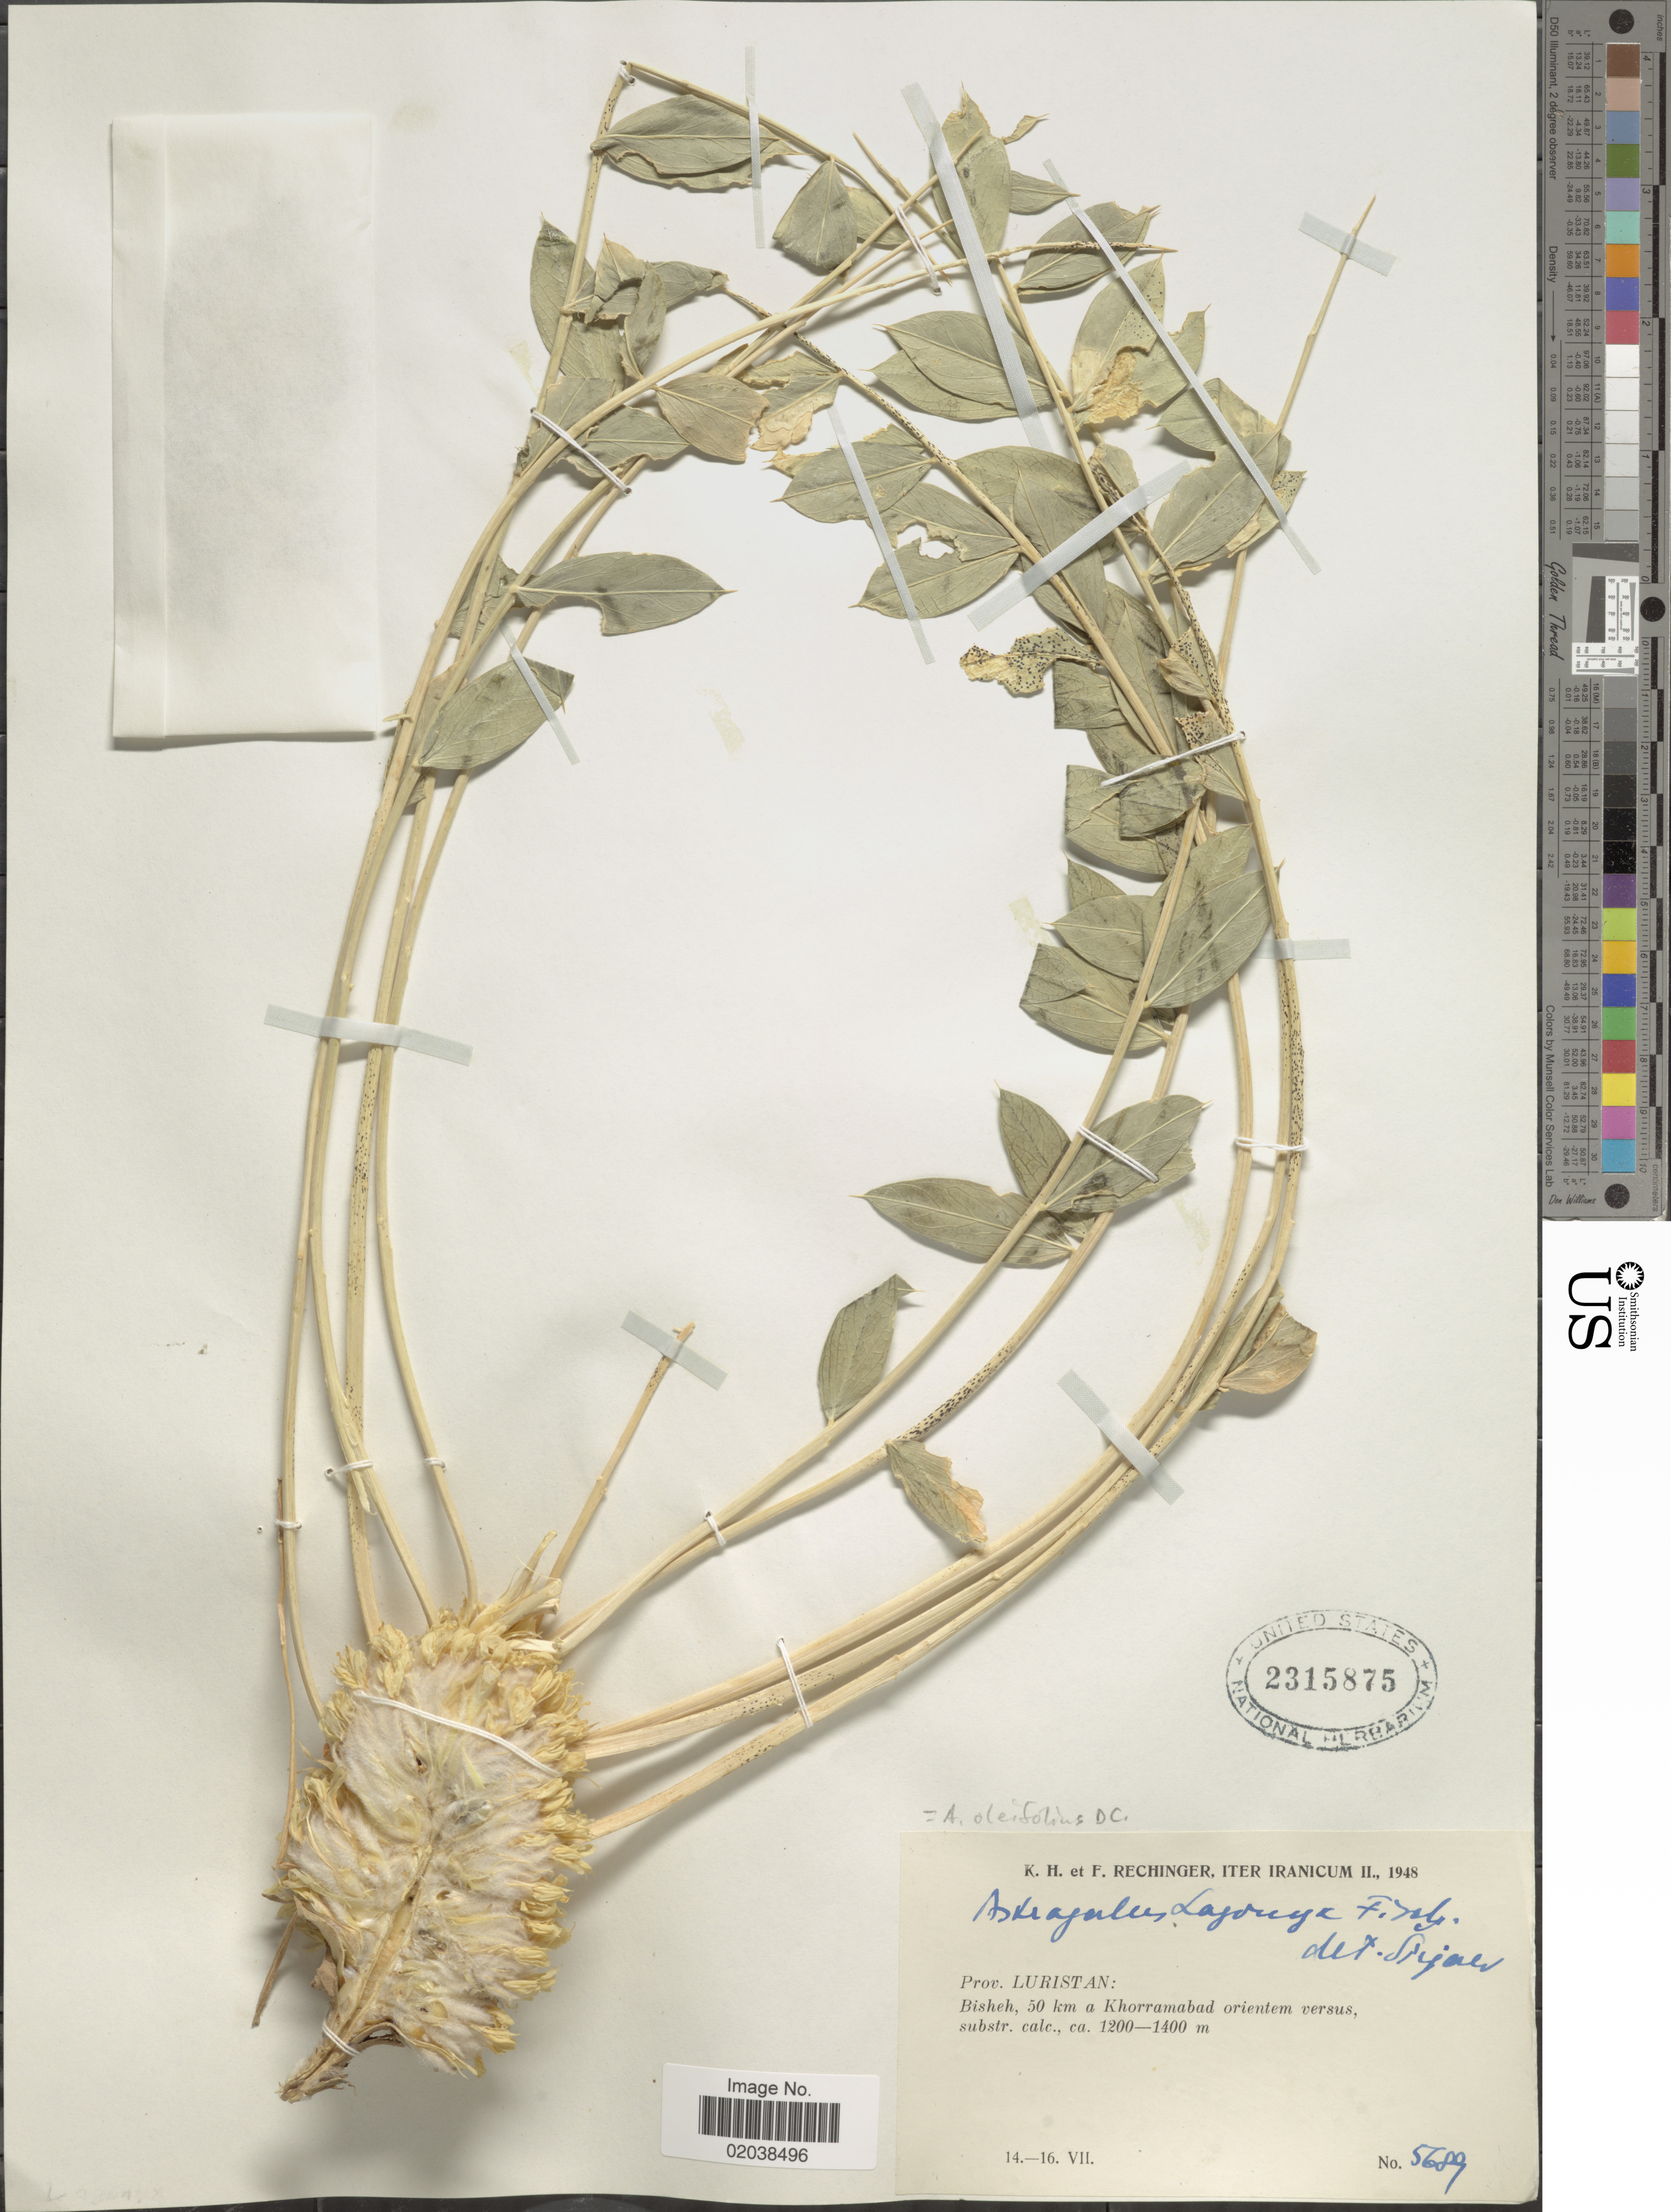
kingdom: Plantae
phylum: Tracheophyta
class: Magnoliopsida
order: Fabales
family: Fabaceae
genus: Astragalus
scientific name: Astragalus oleifolius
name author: DC.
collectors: K. H. Rechinger & F. Rechinger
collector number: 5689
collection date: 1948-07-14/1948-07-16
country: Iran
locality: Prov. Luristan. Bisheh, 50 km a Khorramabad orientem versus substr.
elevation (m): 1200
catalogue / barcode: US 2315875